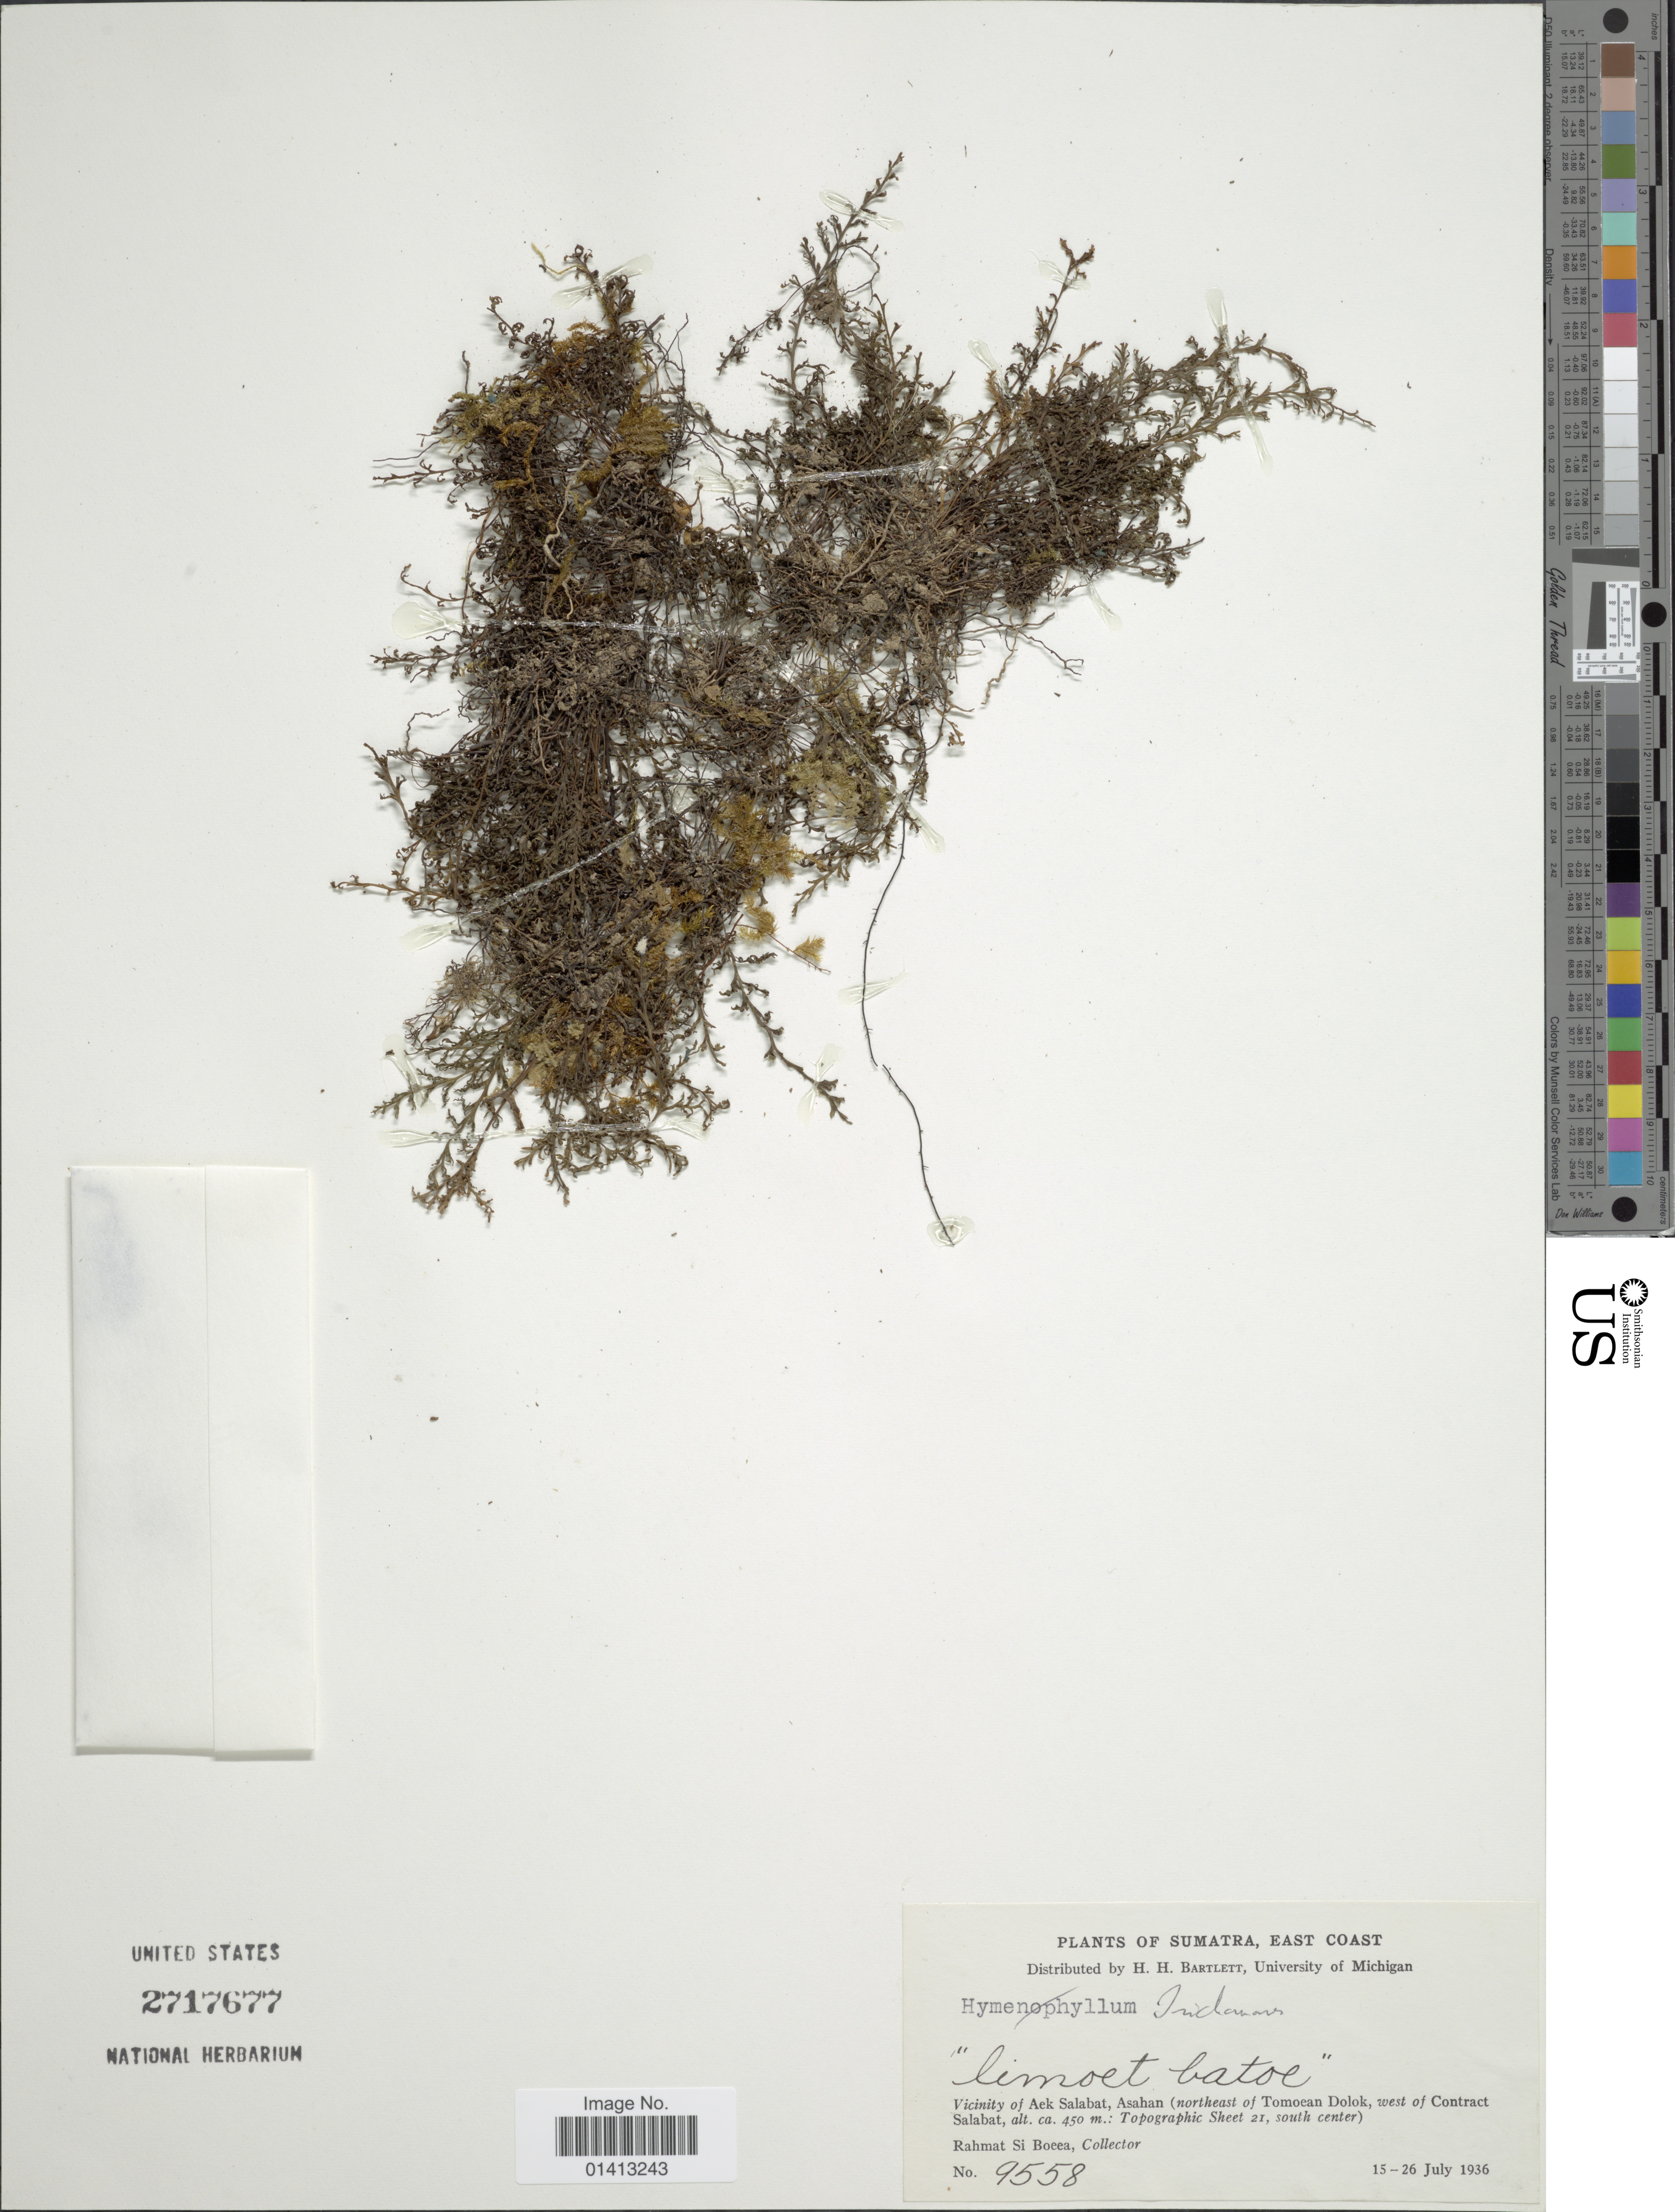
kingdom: Plantae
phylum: Tracheophyta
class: Polypodiopsida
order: Hymenophyllales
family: Hymenophyllaceae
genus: Crepidomanes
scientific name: Crepidomanes sp.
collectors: Rahmat Si Boeea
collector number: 9558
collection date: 1936-07-15/1936-07-26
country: Indonesia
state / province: Sumatra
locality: East Coast, 'Limoet batoe', Vicinity of Aek Salabat, Asahan (northeast of Tomoean Dolok, west of Contract Salabat: Topographic Sheet 21, south center)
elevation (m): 450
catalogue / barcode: US 2717677